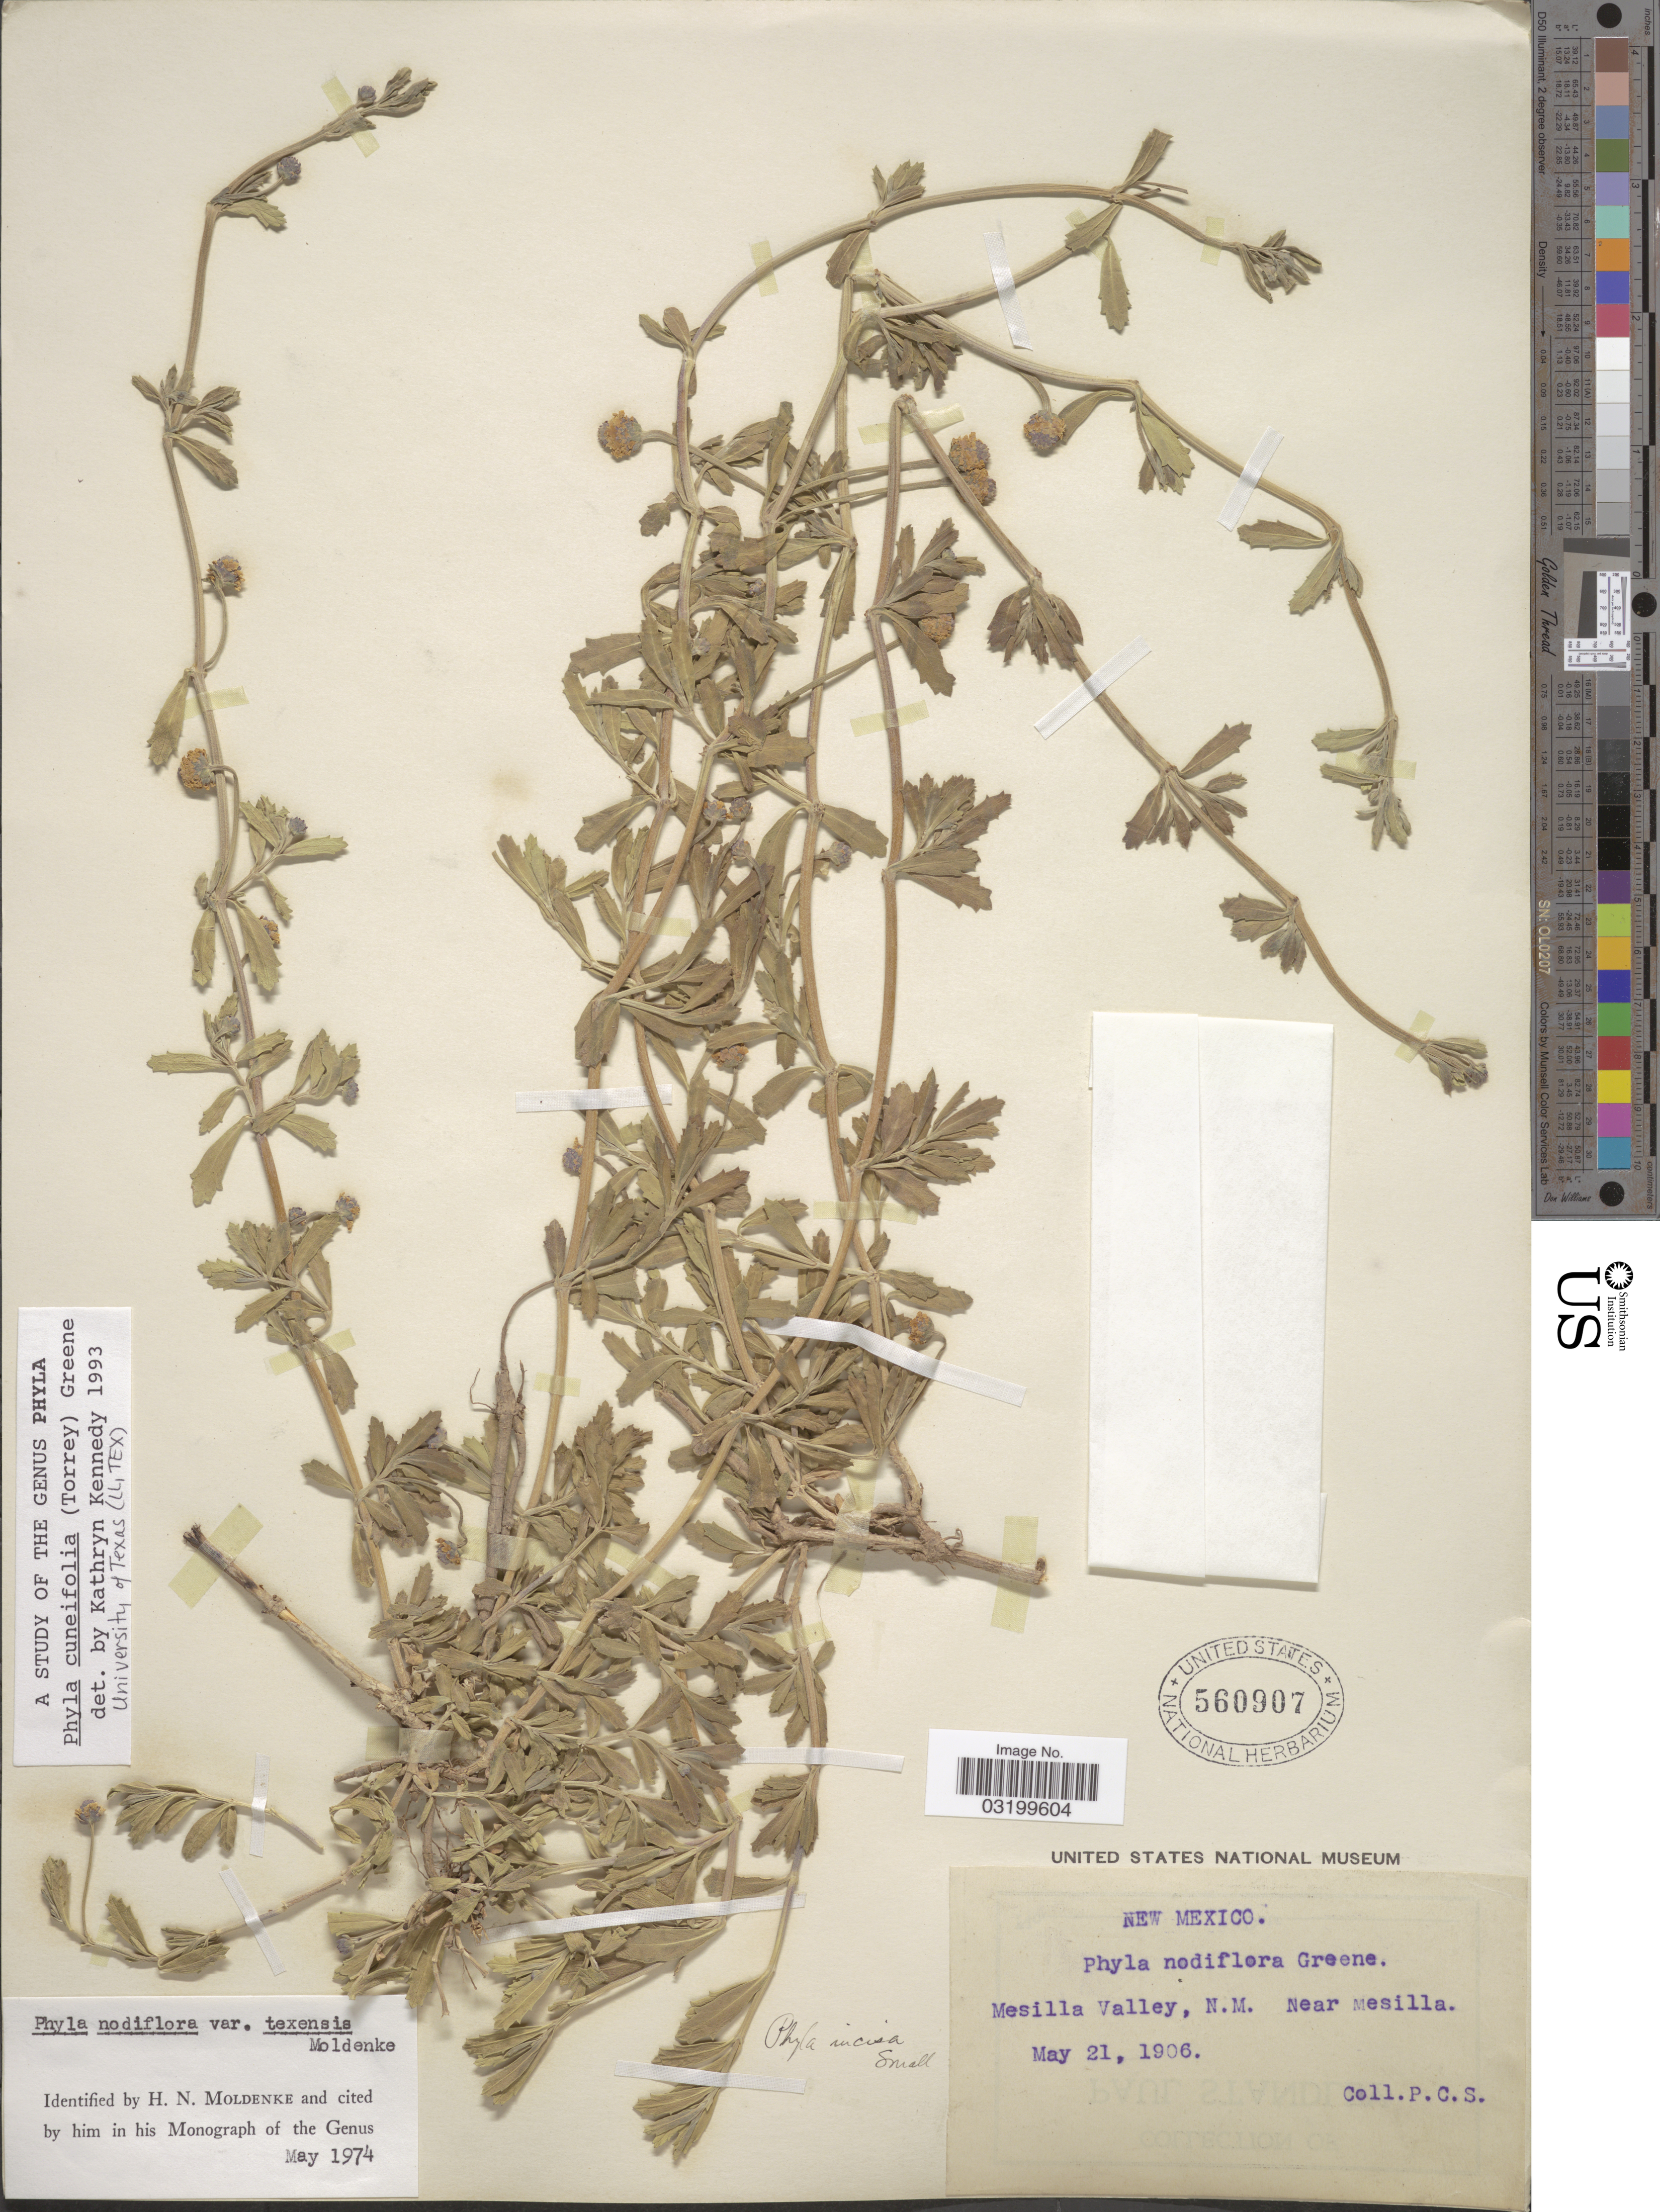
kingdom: Plantae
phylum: Tracheophyta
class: Magnoliopsida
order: Lamiales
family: Verbenaceae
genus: Phyla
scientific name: Phyla cuneifolia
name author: (Torr.) Greene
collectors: P. C. S.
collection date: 1906-05-21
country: United States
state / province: New Mexico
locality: Mesilla Valley, N. M. Near Mesilla.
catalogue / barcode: US 560907